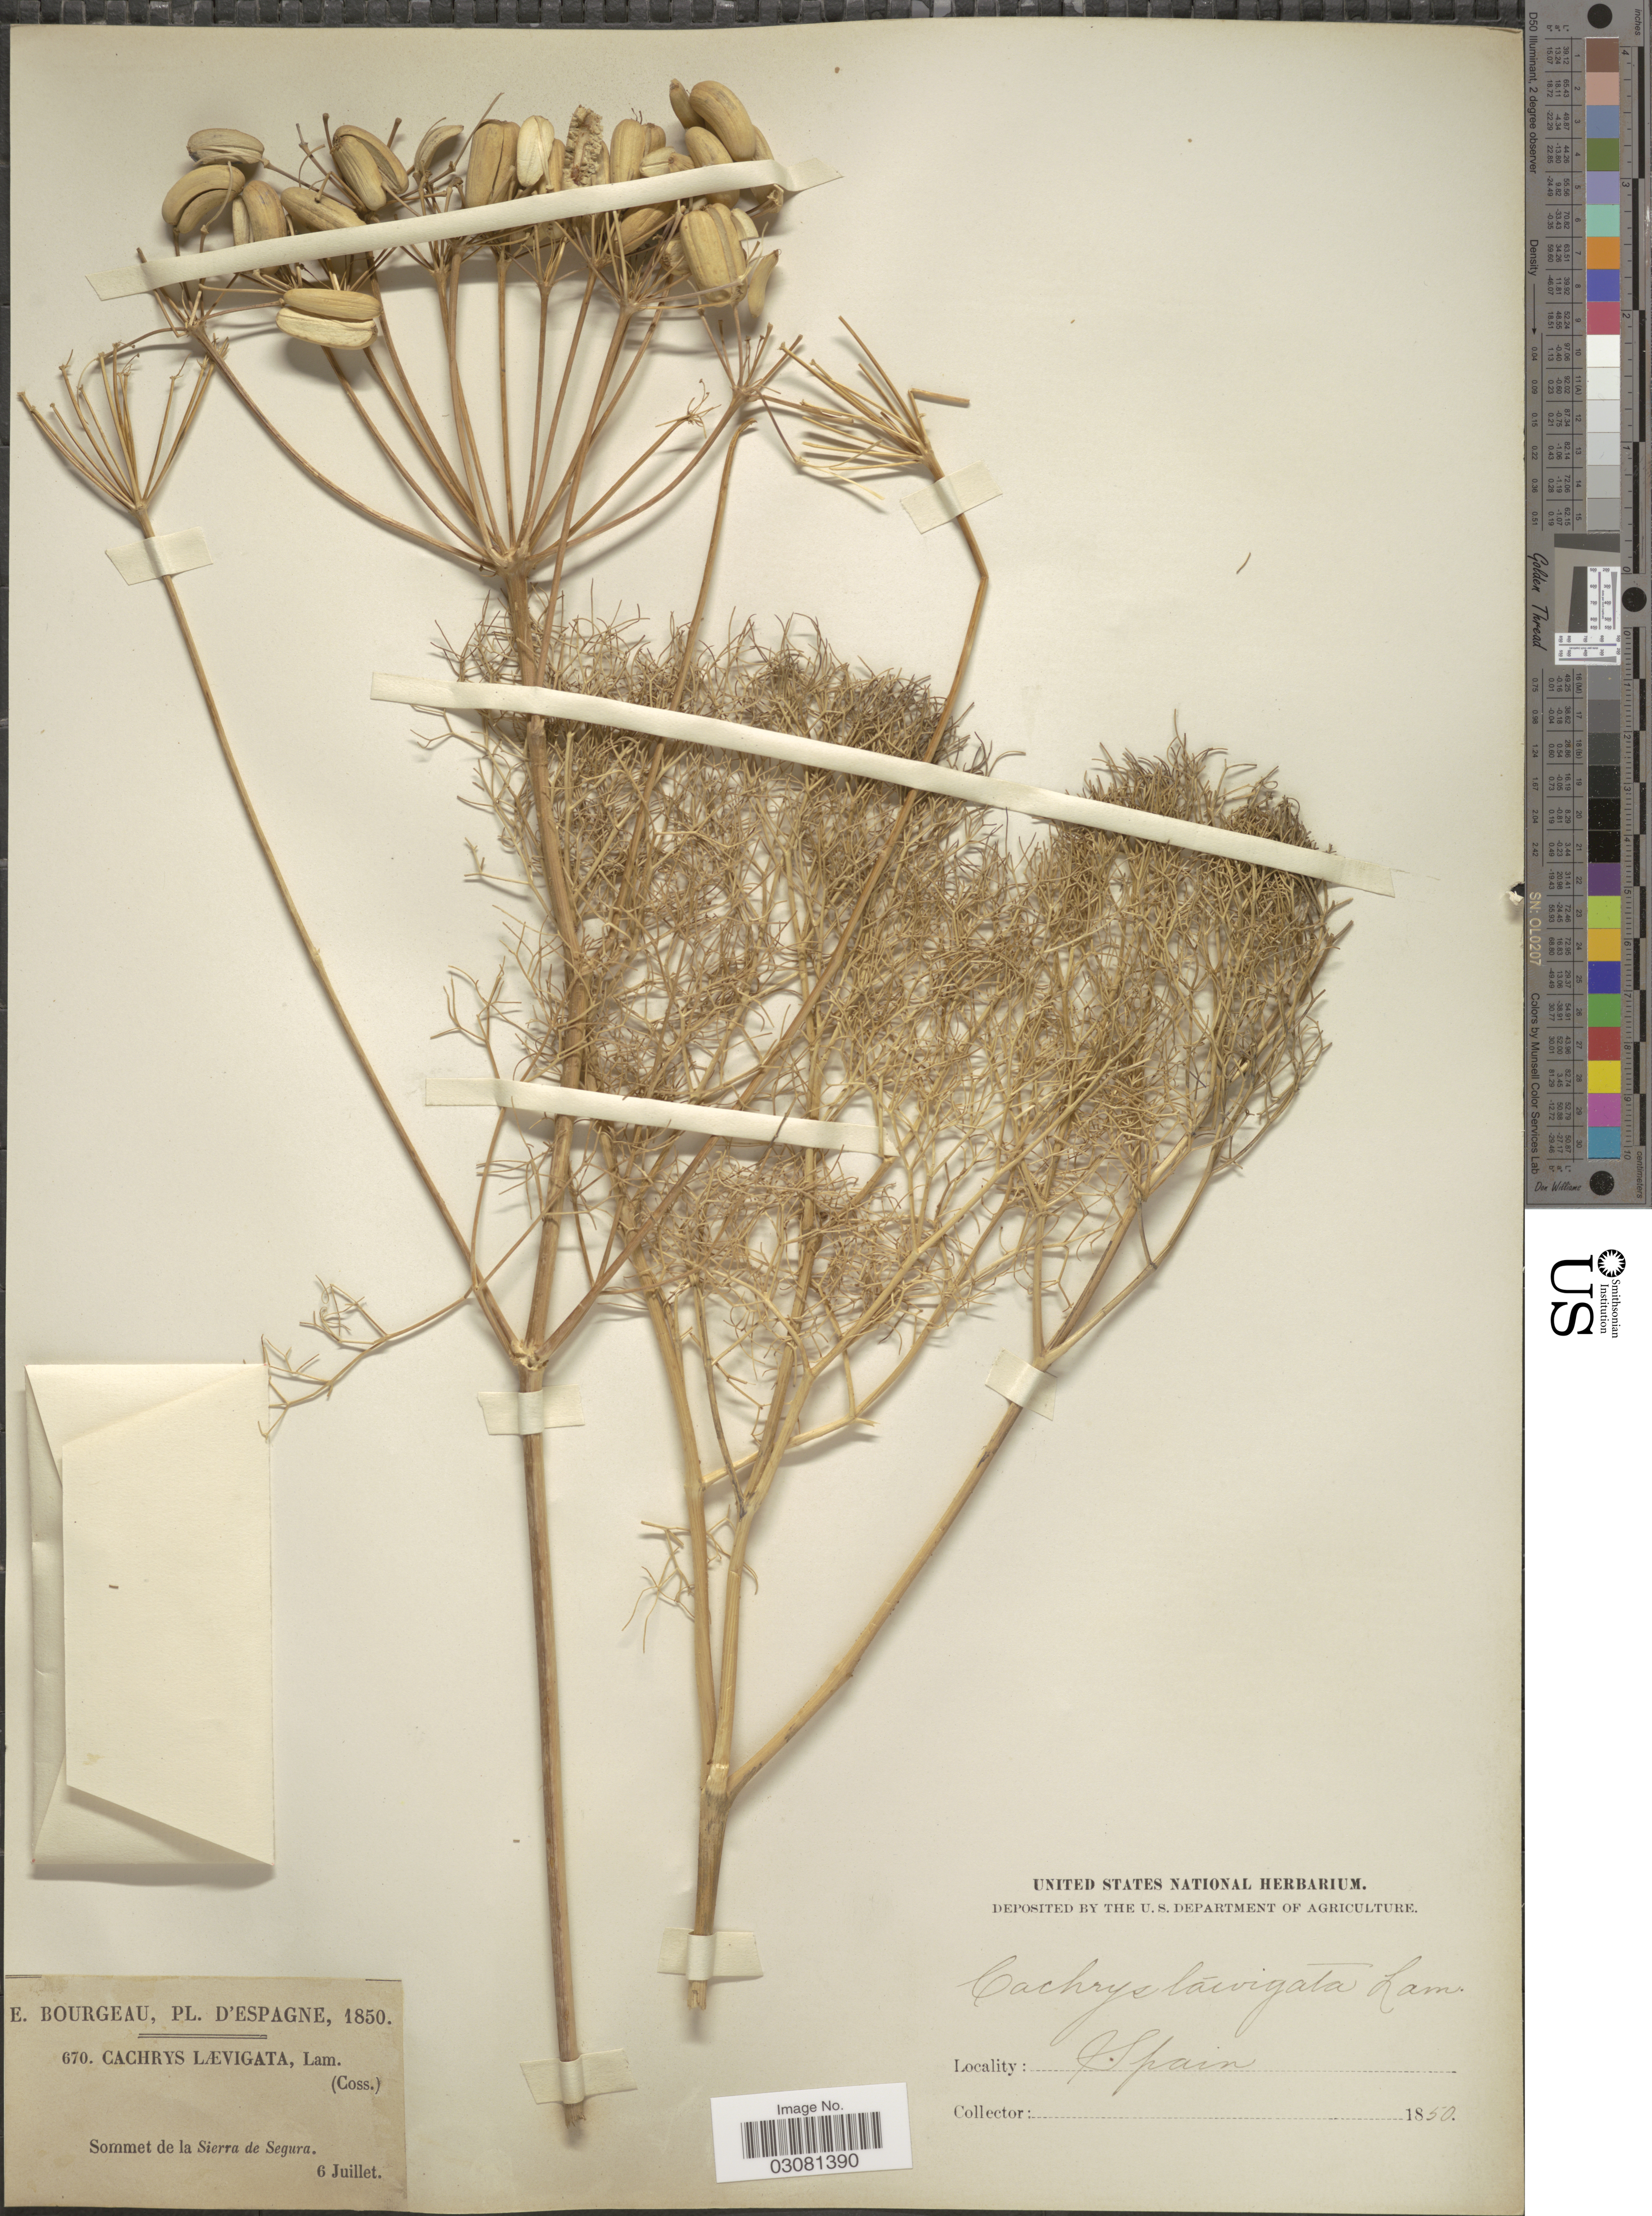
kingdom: Plantae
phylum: Tracheophyta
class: Magnoliopsida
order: Apiales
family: Apiaceae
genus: Cachrys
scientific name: Cachrys laevigata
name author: Lam.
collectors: E. Bourgeau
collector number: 670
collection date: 1850-07-06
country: Spain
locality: Sommet de la Sierra de Segura.